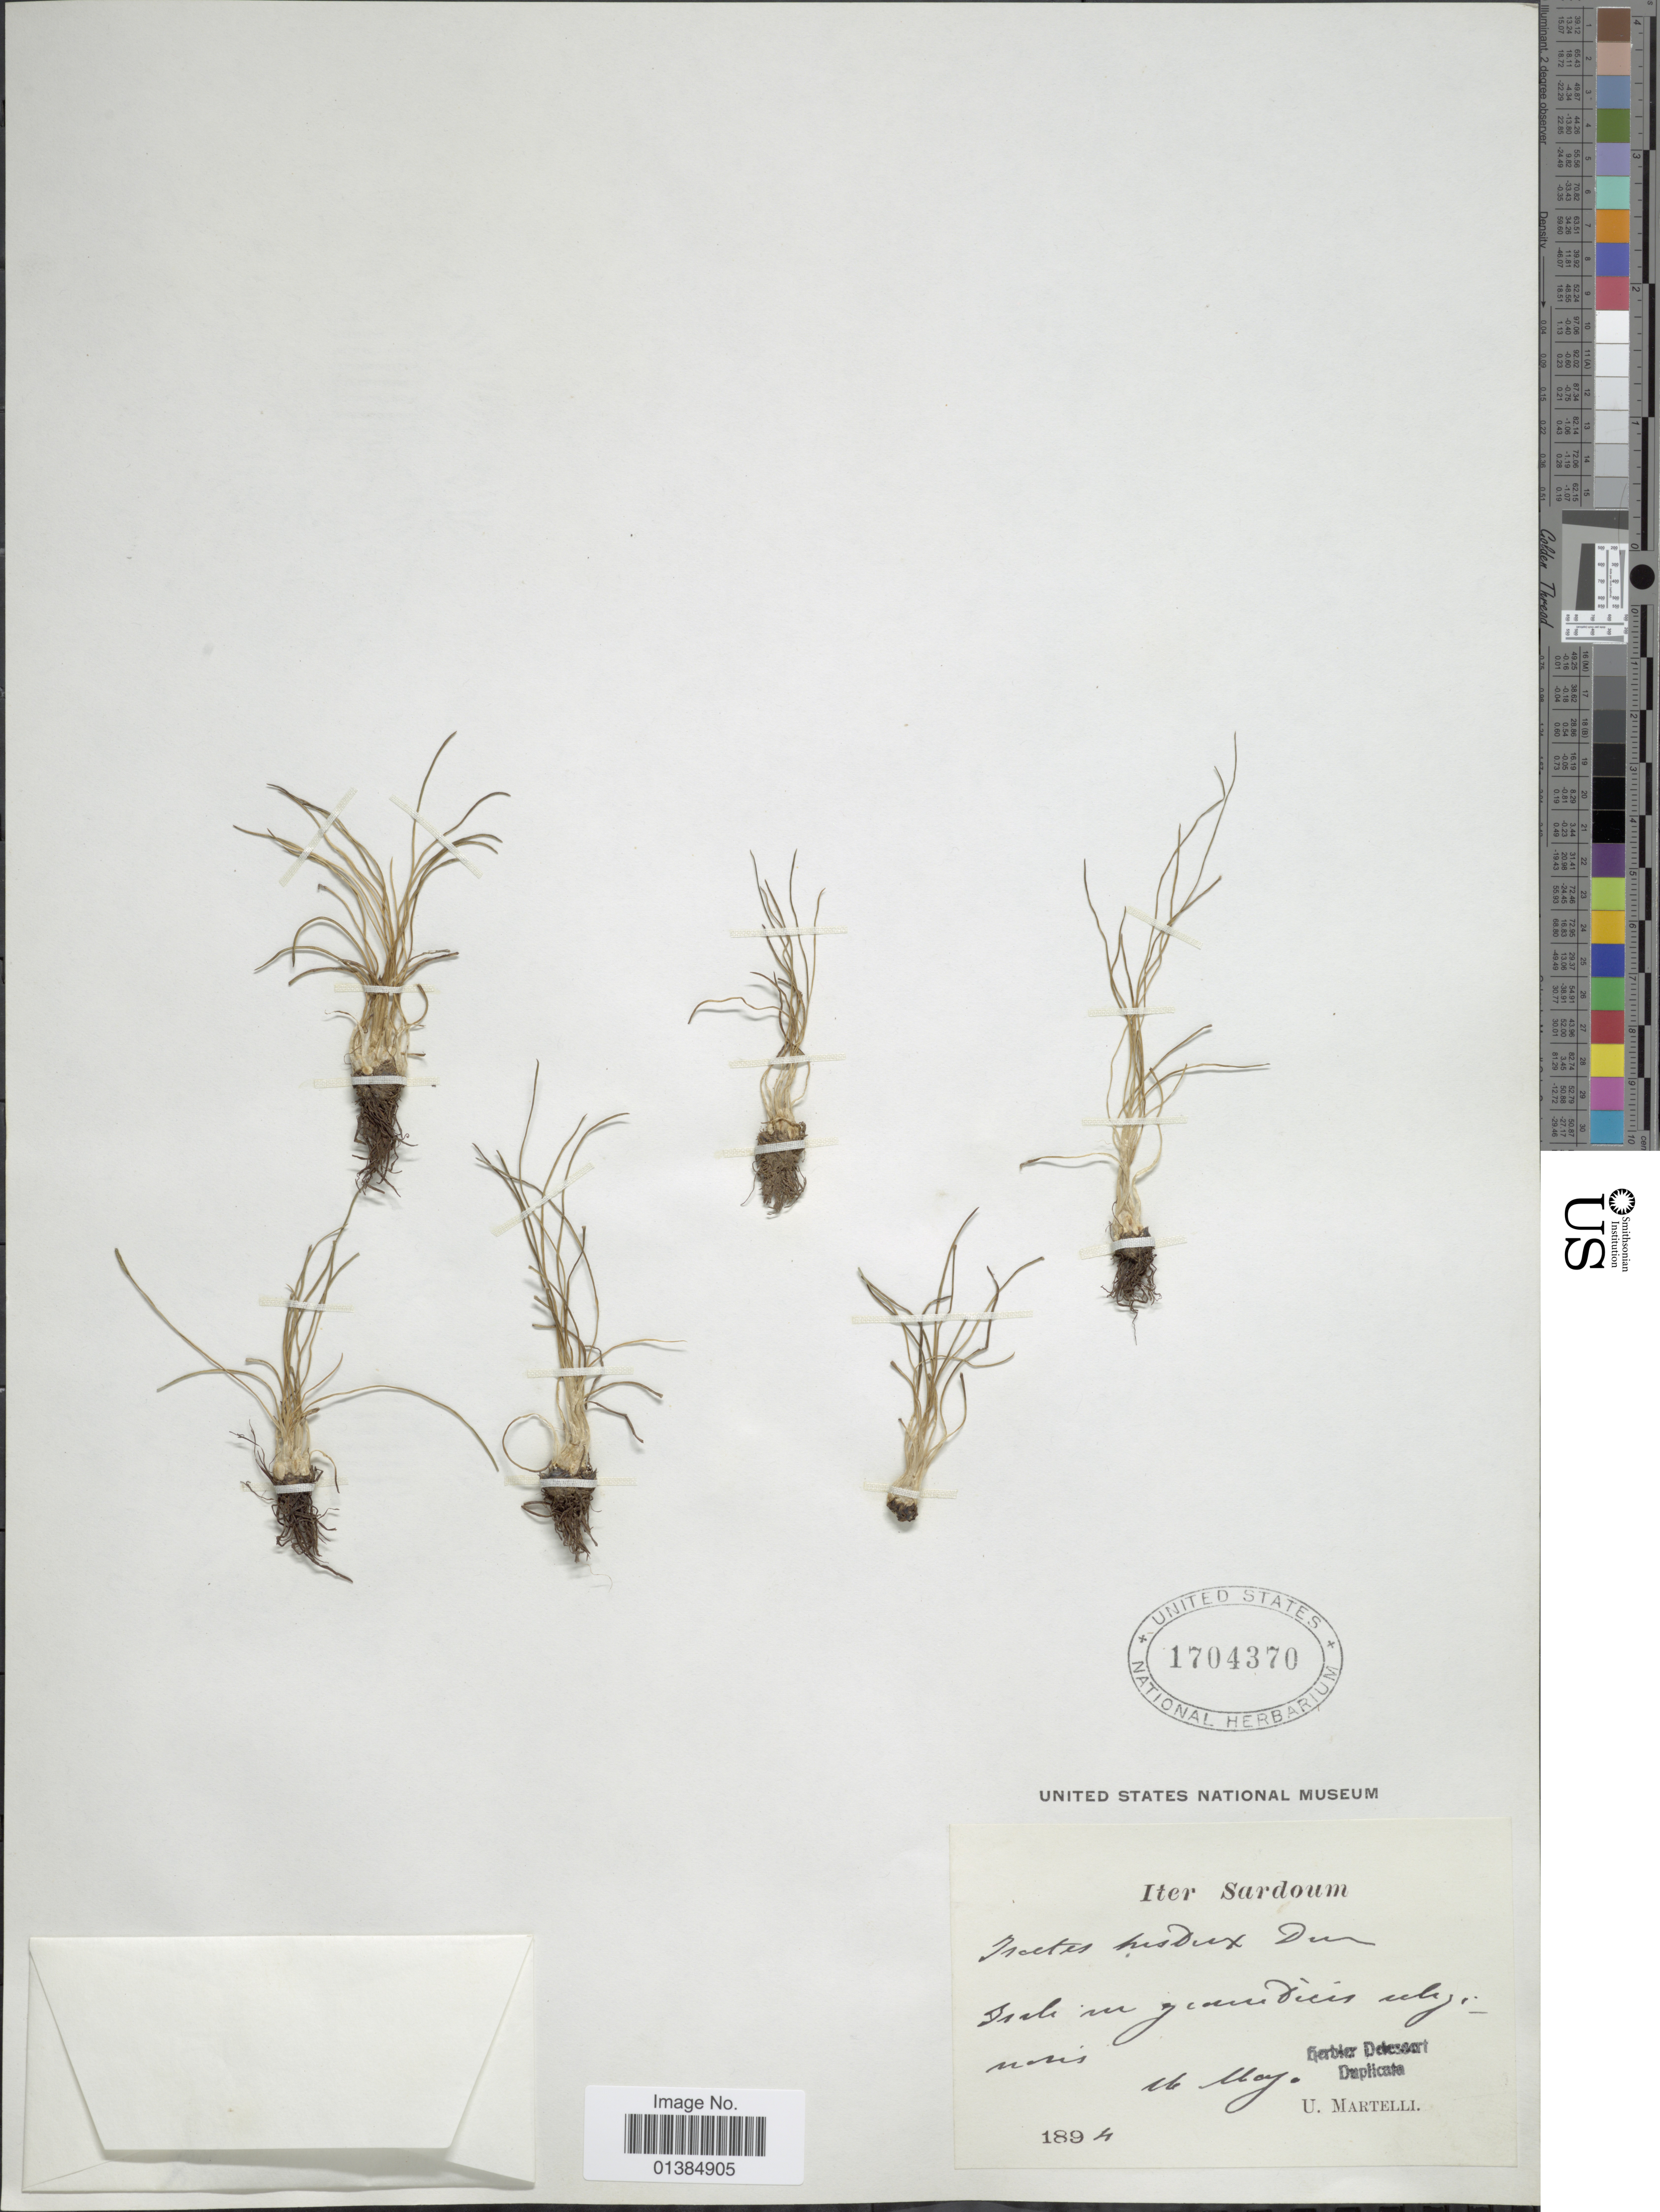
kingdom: Plantae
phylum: Tracheophyta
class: Lycopodiopsida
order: Isoetales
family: Isoetaceae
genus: Isoetes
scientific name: Isoetes histrix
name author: Bory & Durieu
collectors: U. Martelli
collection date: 1894-05-16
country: Italy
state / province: Sardegna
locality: Isali in [illegible text].[interpreted]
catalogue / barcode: US 1704370